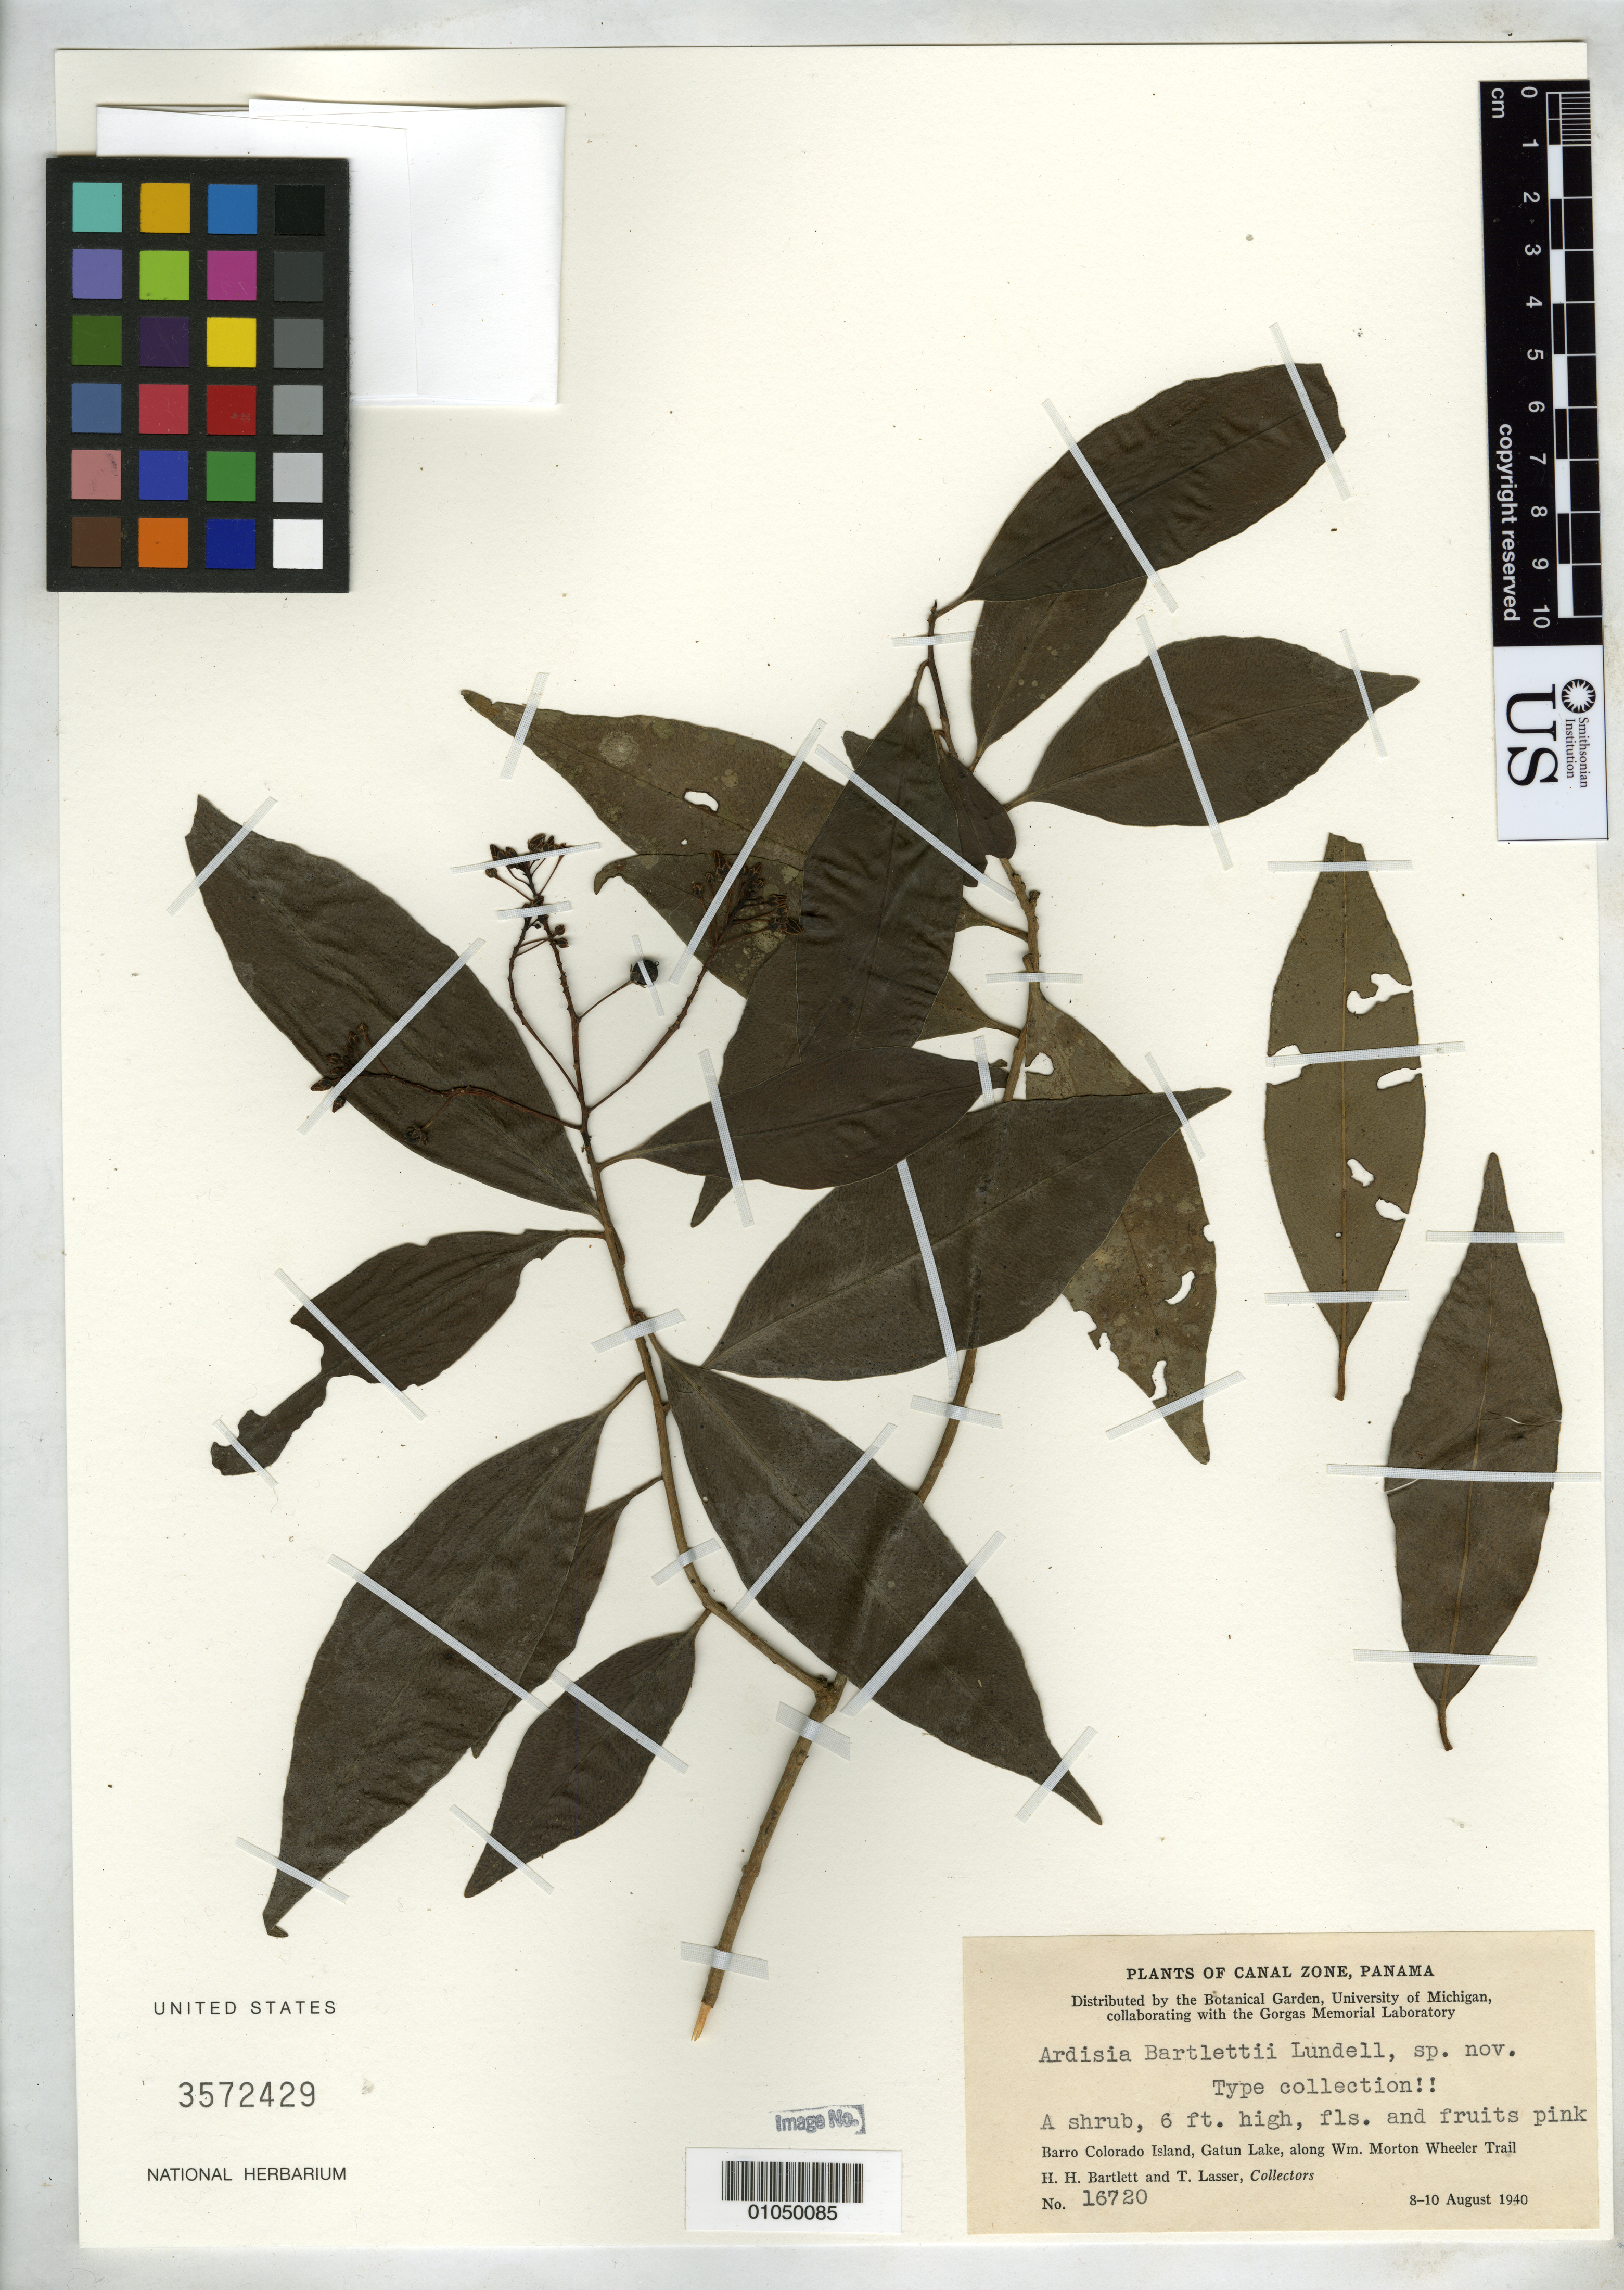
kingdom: Plantae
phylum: Tracheophyta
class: Magnoliopsida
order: Ericales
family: Primulaceae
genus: Ardisia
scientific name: Ardisia bartletii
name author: Lundell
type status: Isotype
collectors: H. H. Bartlett & T. Lasser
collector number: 16720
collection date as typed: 08 Aug 1940 to 10 Aug 1940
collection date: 1940-08-08/1940-08-10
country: Panama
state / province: Panamá Oeste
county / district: Canal Zone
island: Barro Colorado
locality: Barro Colorado Island, Gatun Lake, along Wm. Morton Wheeler Trail.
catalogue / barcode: US 3572429